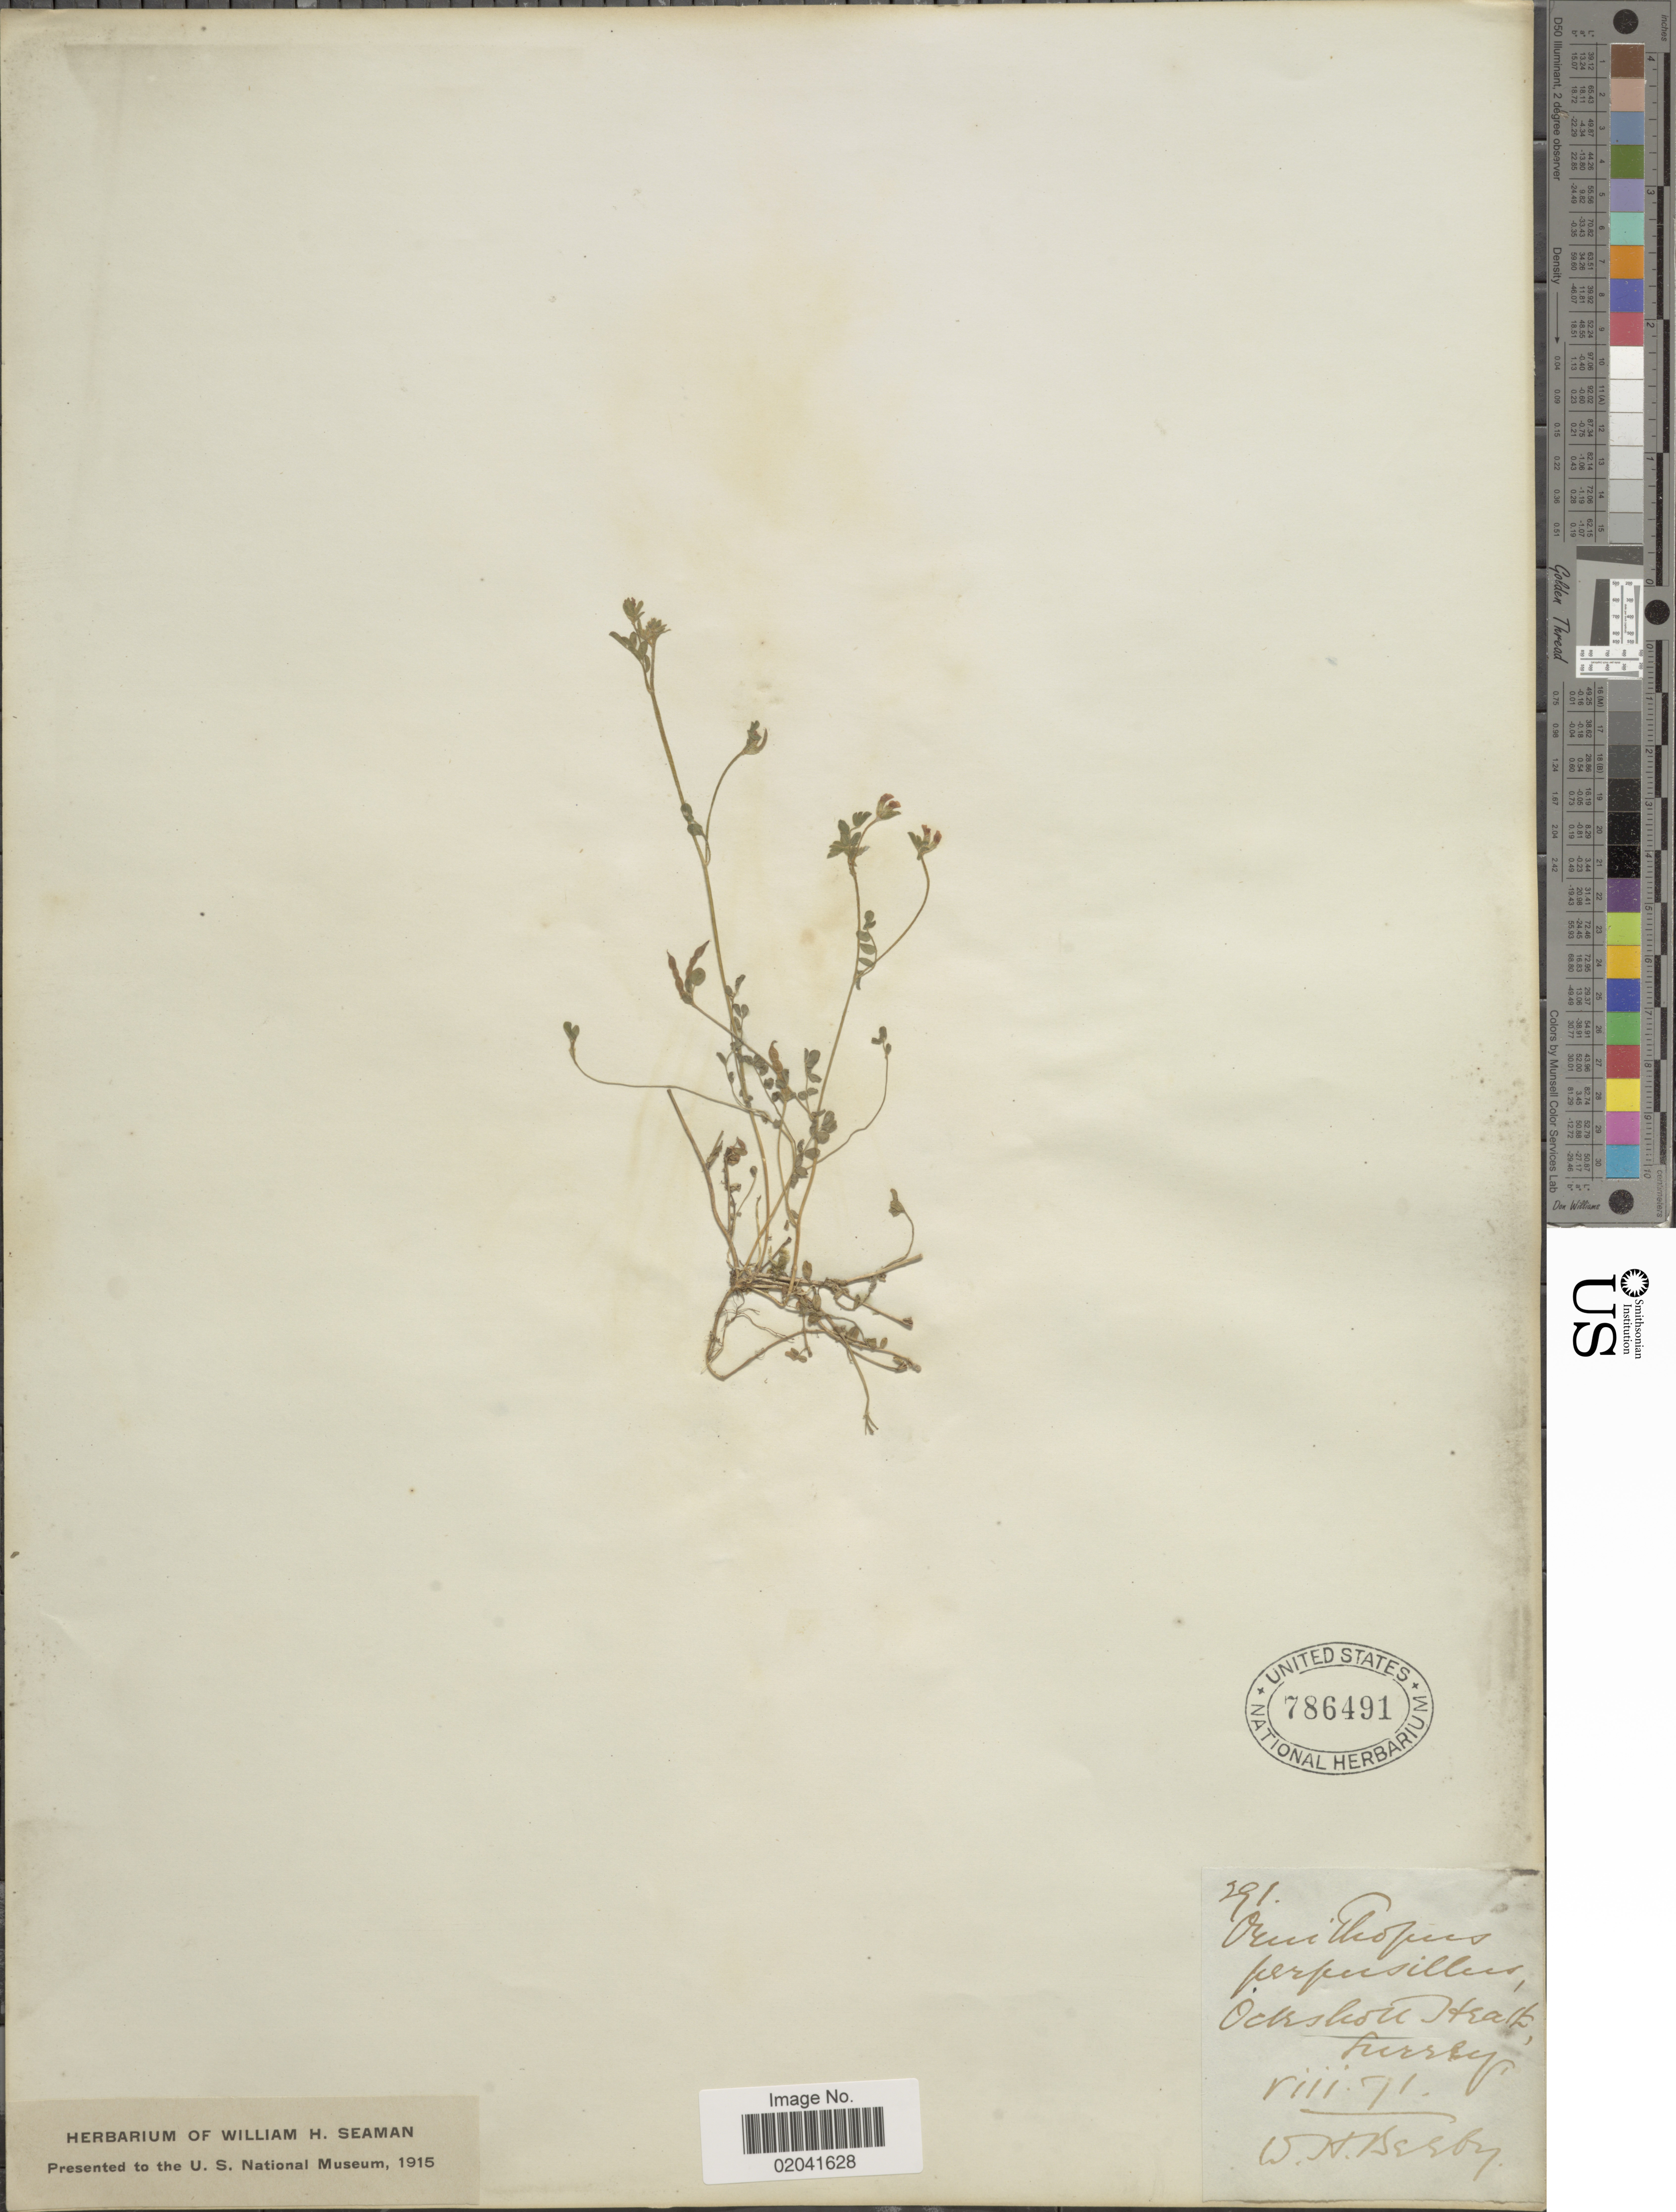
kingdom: Plantae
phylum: Tracheophyta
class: Magnoliopsida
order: Fabales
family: Fabaceae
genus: Ornithopus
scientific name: Ornithopus perpusillus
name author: L.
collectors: W. Beeby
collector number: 391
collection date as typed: Transcribed d/m/y: /8/71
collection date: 1871-08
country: United Kingdom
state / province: England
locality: Oxhott Heath Surrey.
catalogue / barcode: US 786491